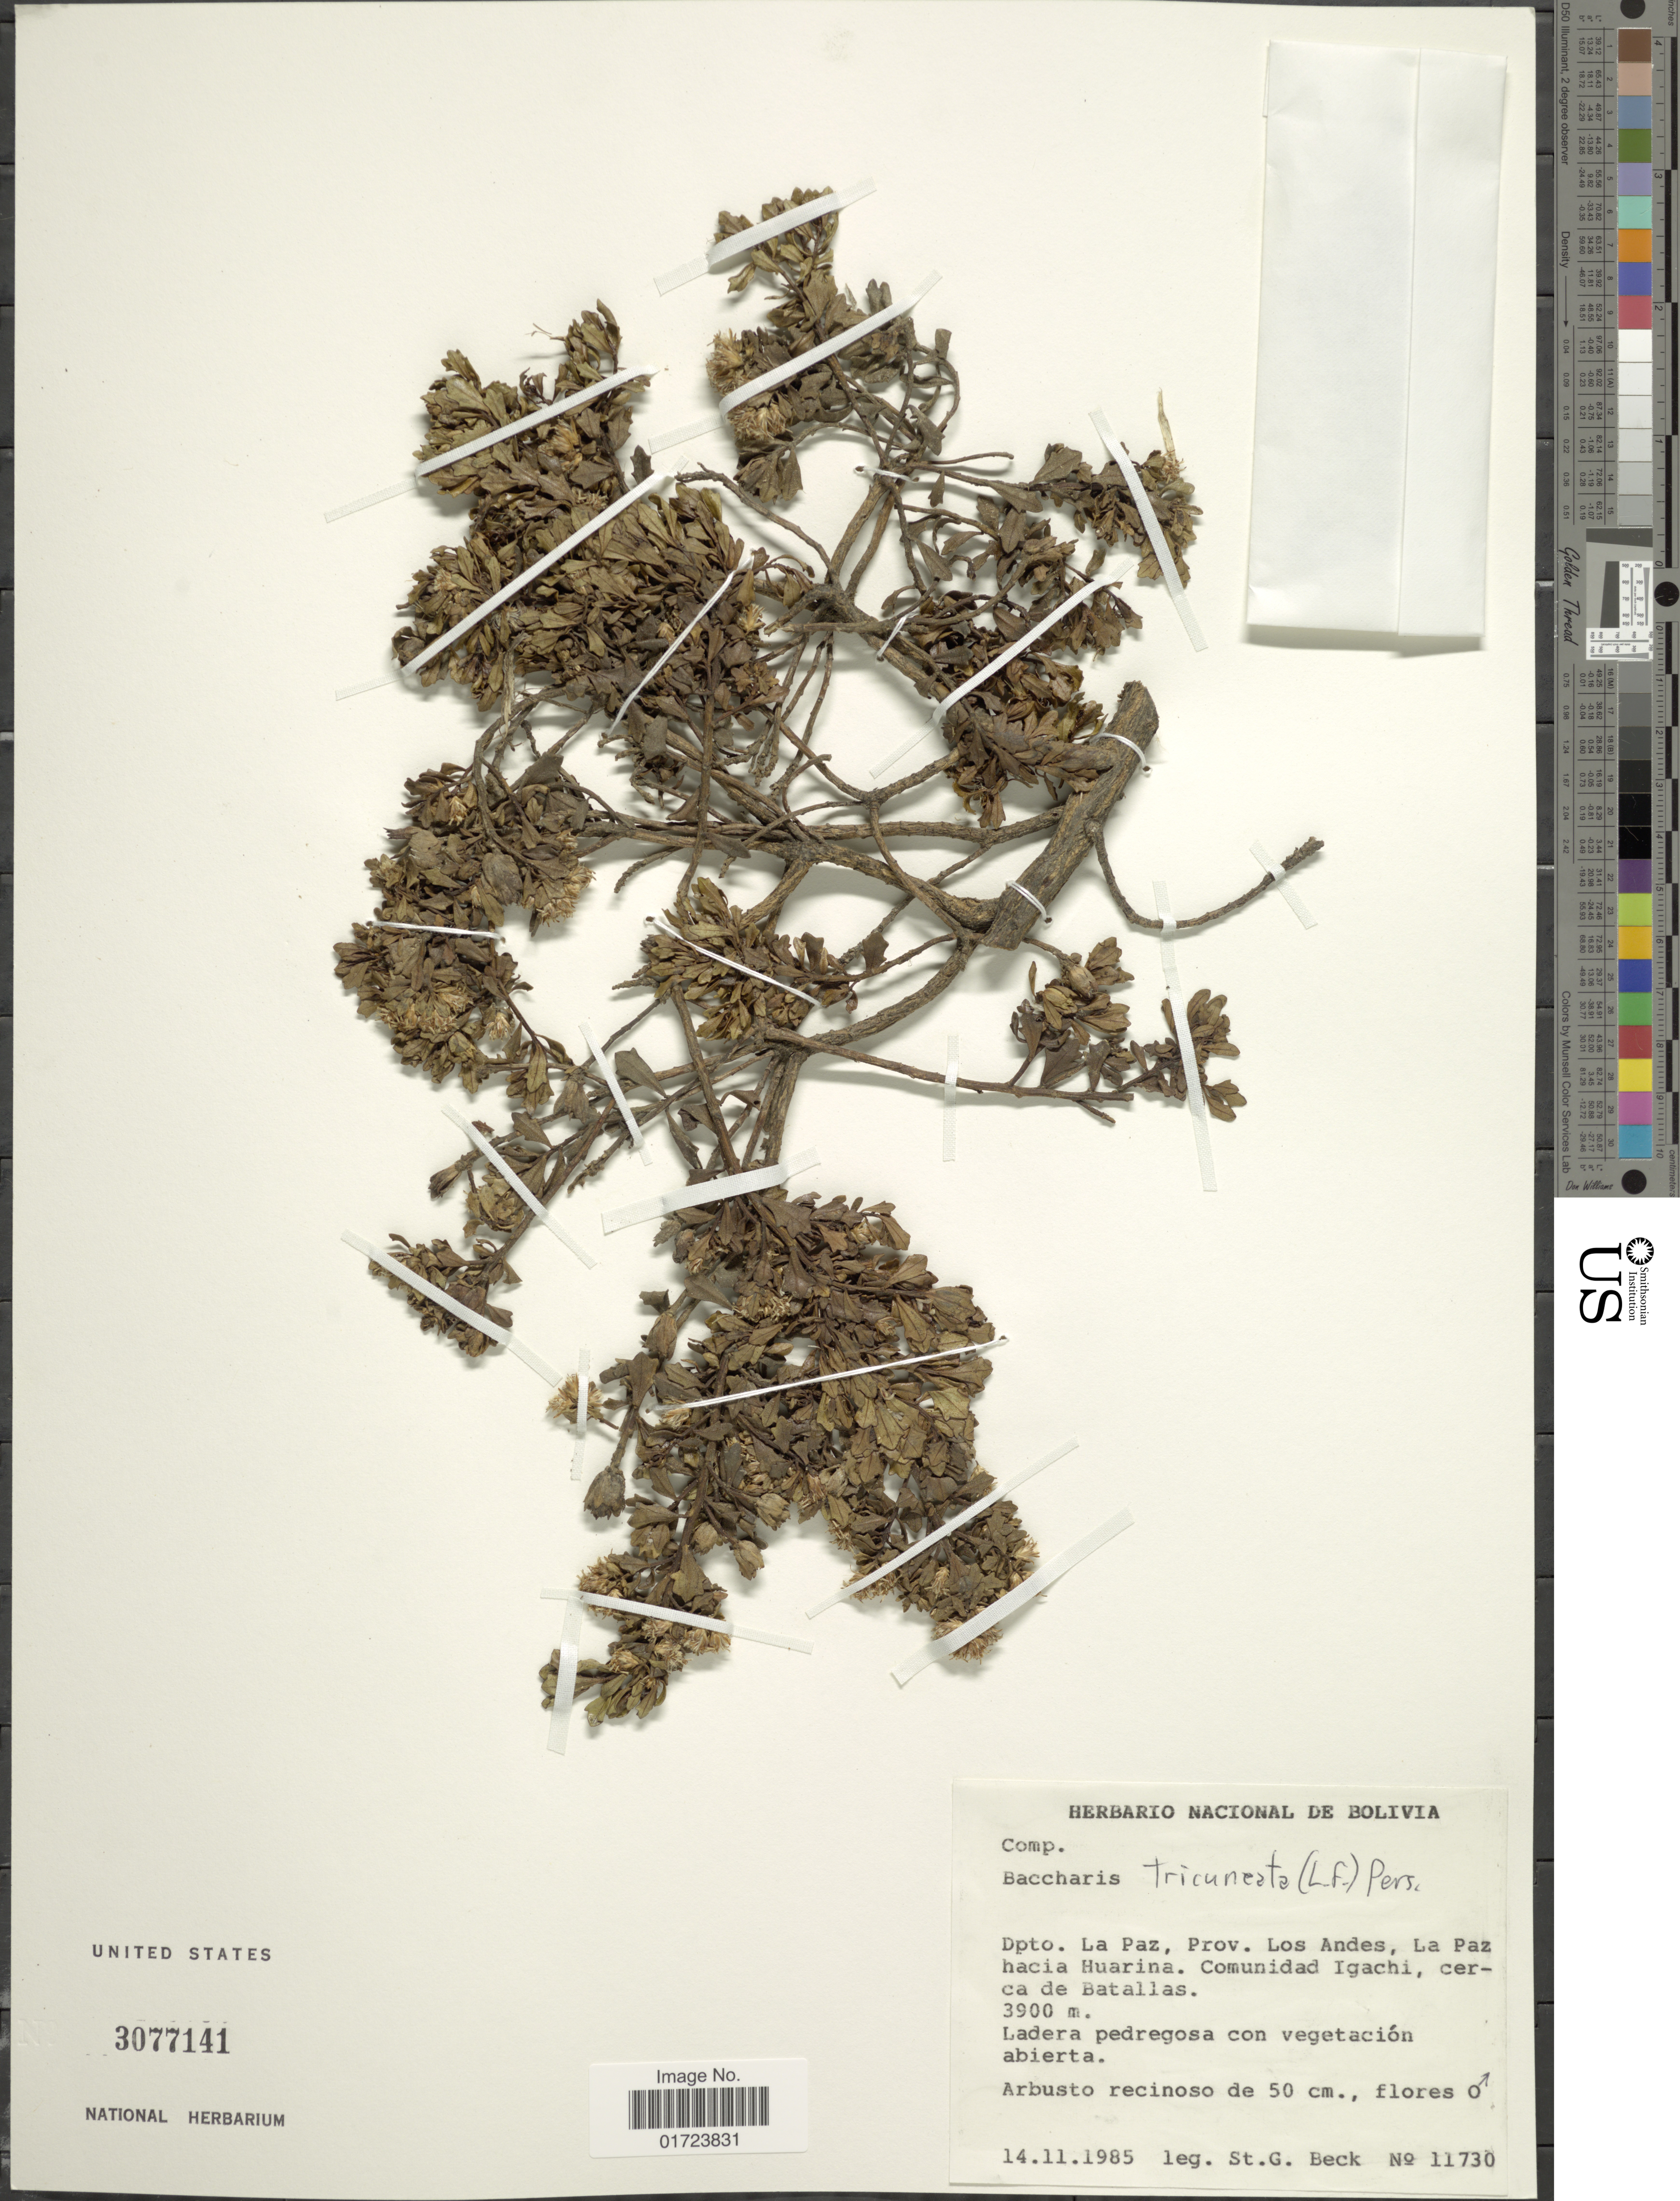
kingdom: Plantae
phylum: Tracheophyta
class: Magnoliopsida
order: Asterales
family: Asteraceae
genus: Baccharis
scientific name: Baccharis tricuneata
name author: (L. f.) Pers.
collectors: S. G. Beck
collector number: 11730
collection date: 1985-11-14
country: Bolivia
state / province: La Paz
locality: Dpto. La Paz. Prov. Los Andes, La Paz hacia Huarina. Comunidad Igachi, cerca de Batallas.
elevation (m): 3900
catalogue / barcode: US 3077141